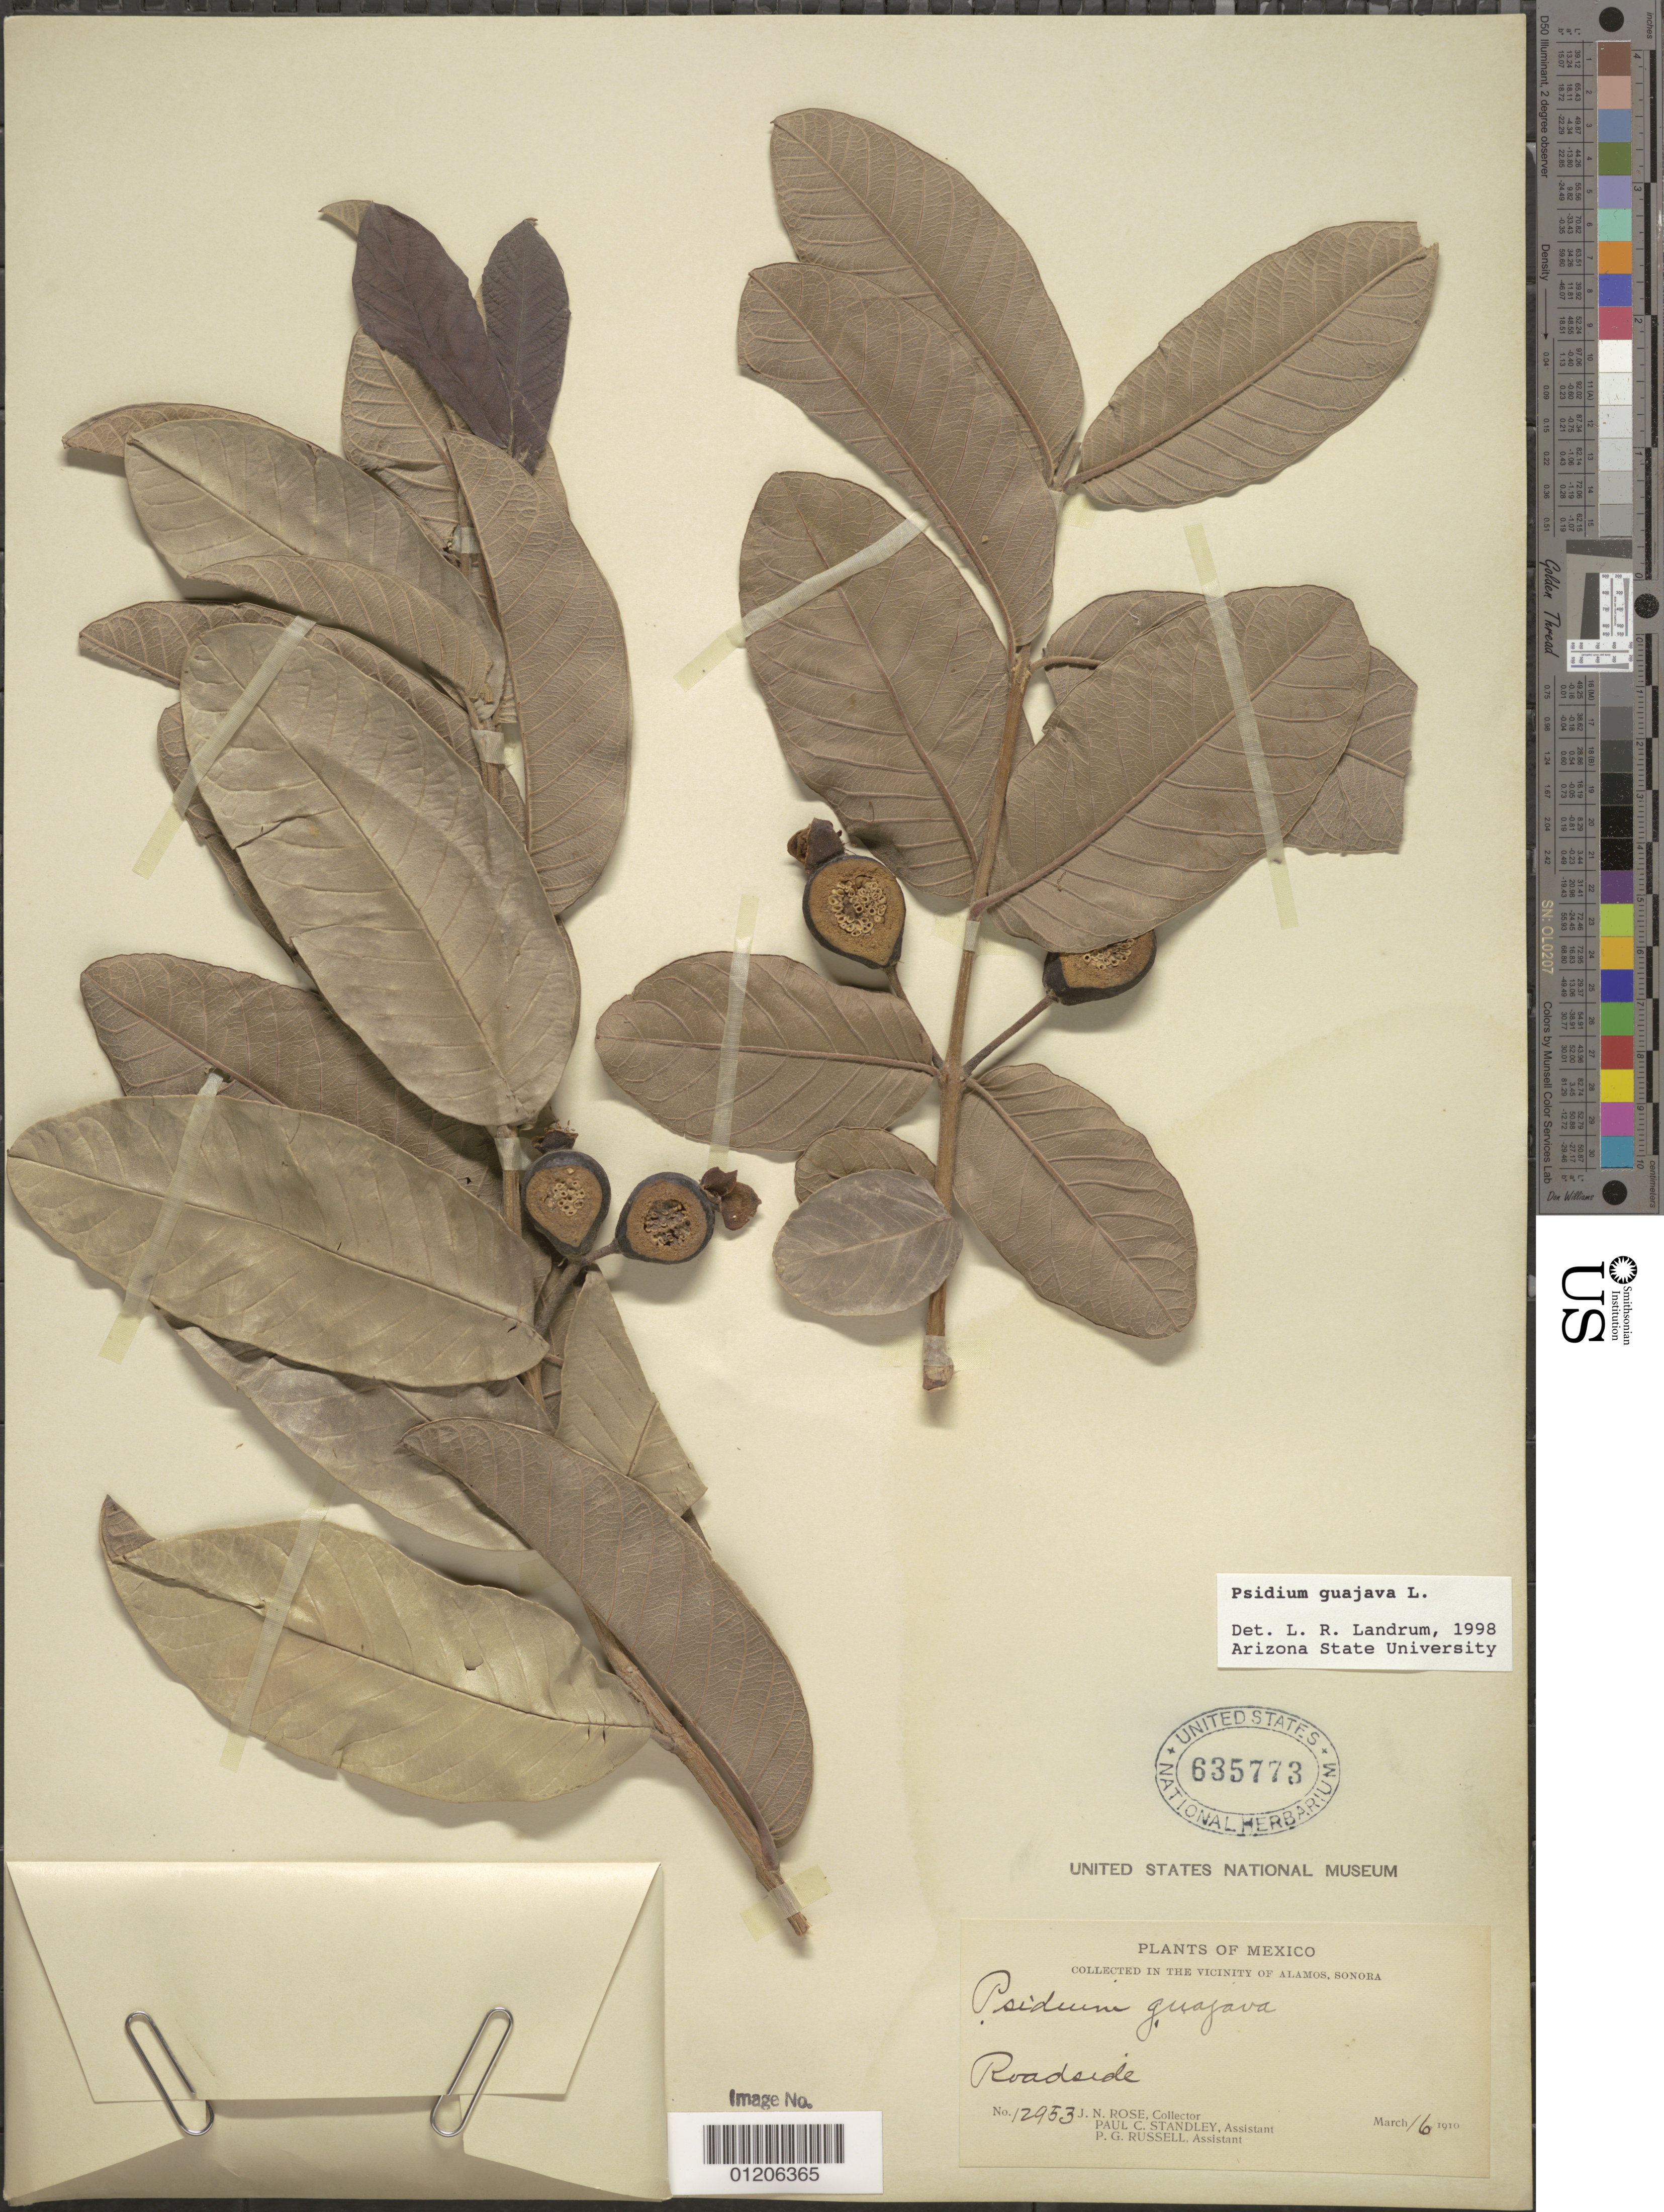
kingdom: Plantae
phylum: Tracheophyta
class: Magnoliopsida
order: Myrtales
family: Myrtaceae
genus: Psidium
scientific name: Psidium guajava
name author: L.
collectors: J. N. Rose, P. C. Standley & P. G. Russell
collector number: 12953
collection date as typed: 16 Mar 1910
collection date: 1910-03-16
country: Mexico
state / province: Sonora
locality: Vicinity of Alamos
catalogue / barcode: US 635773